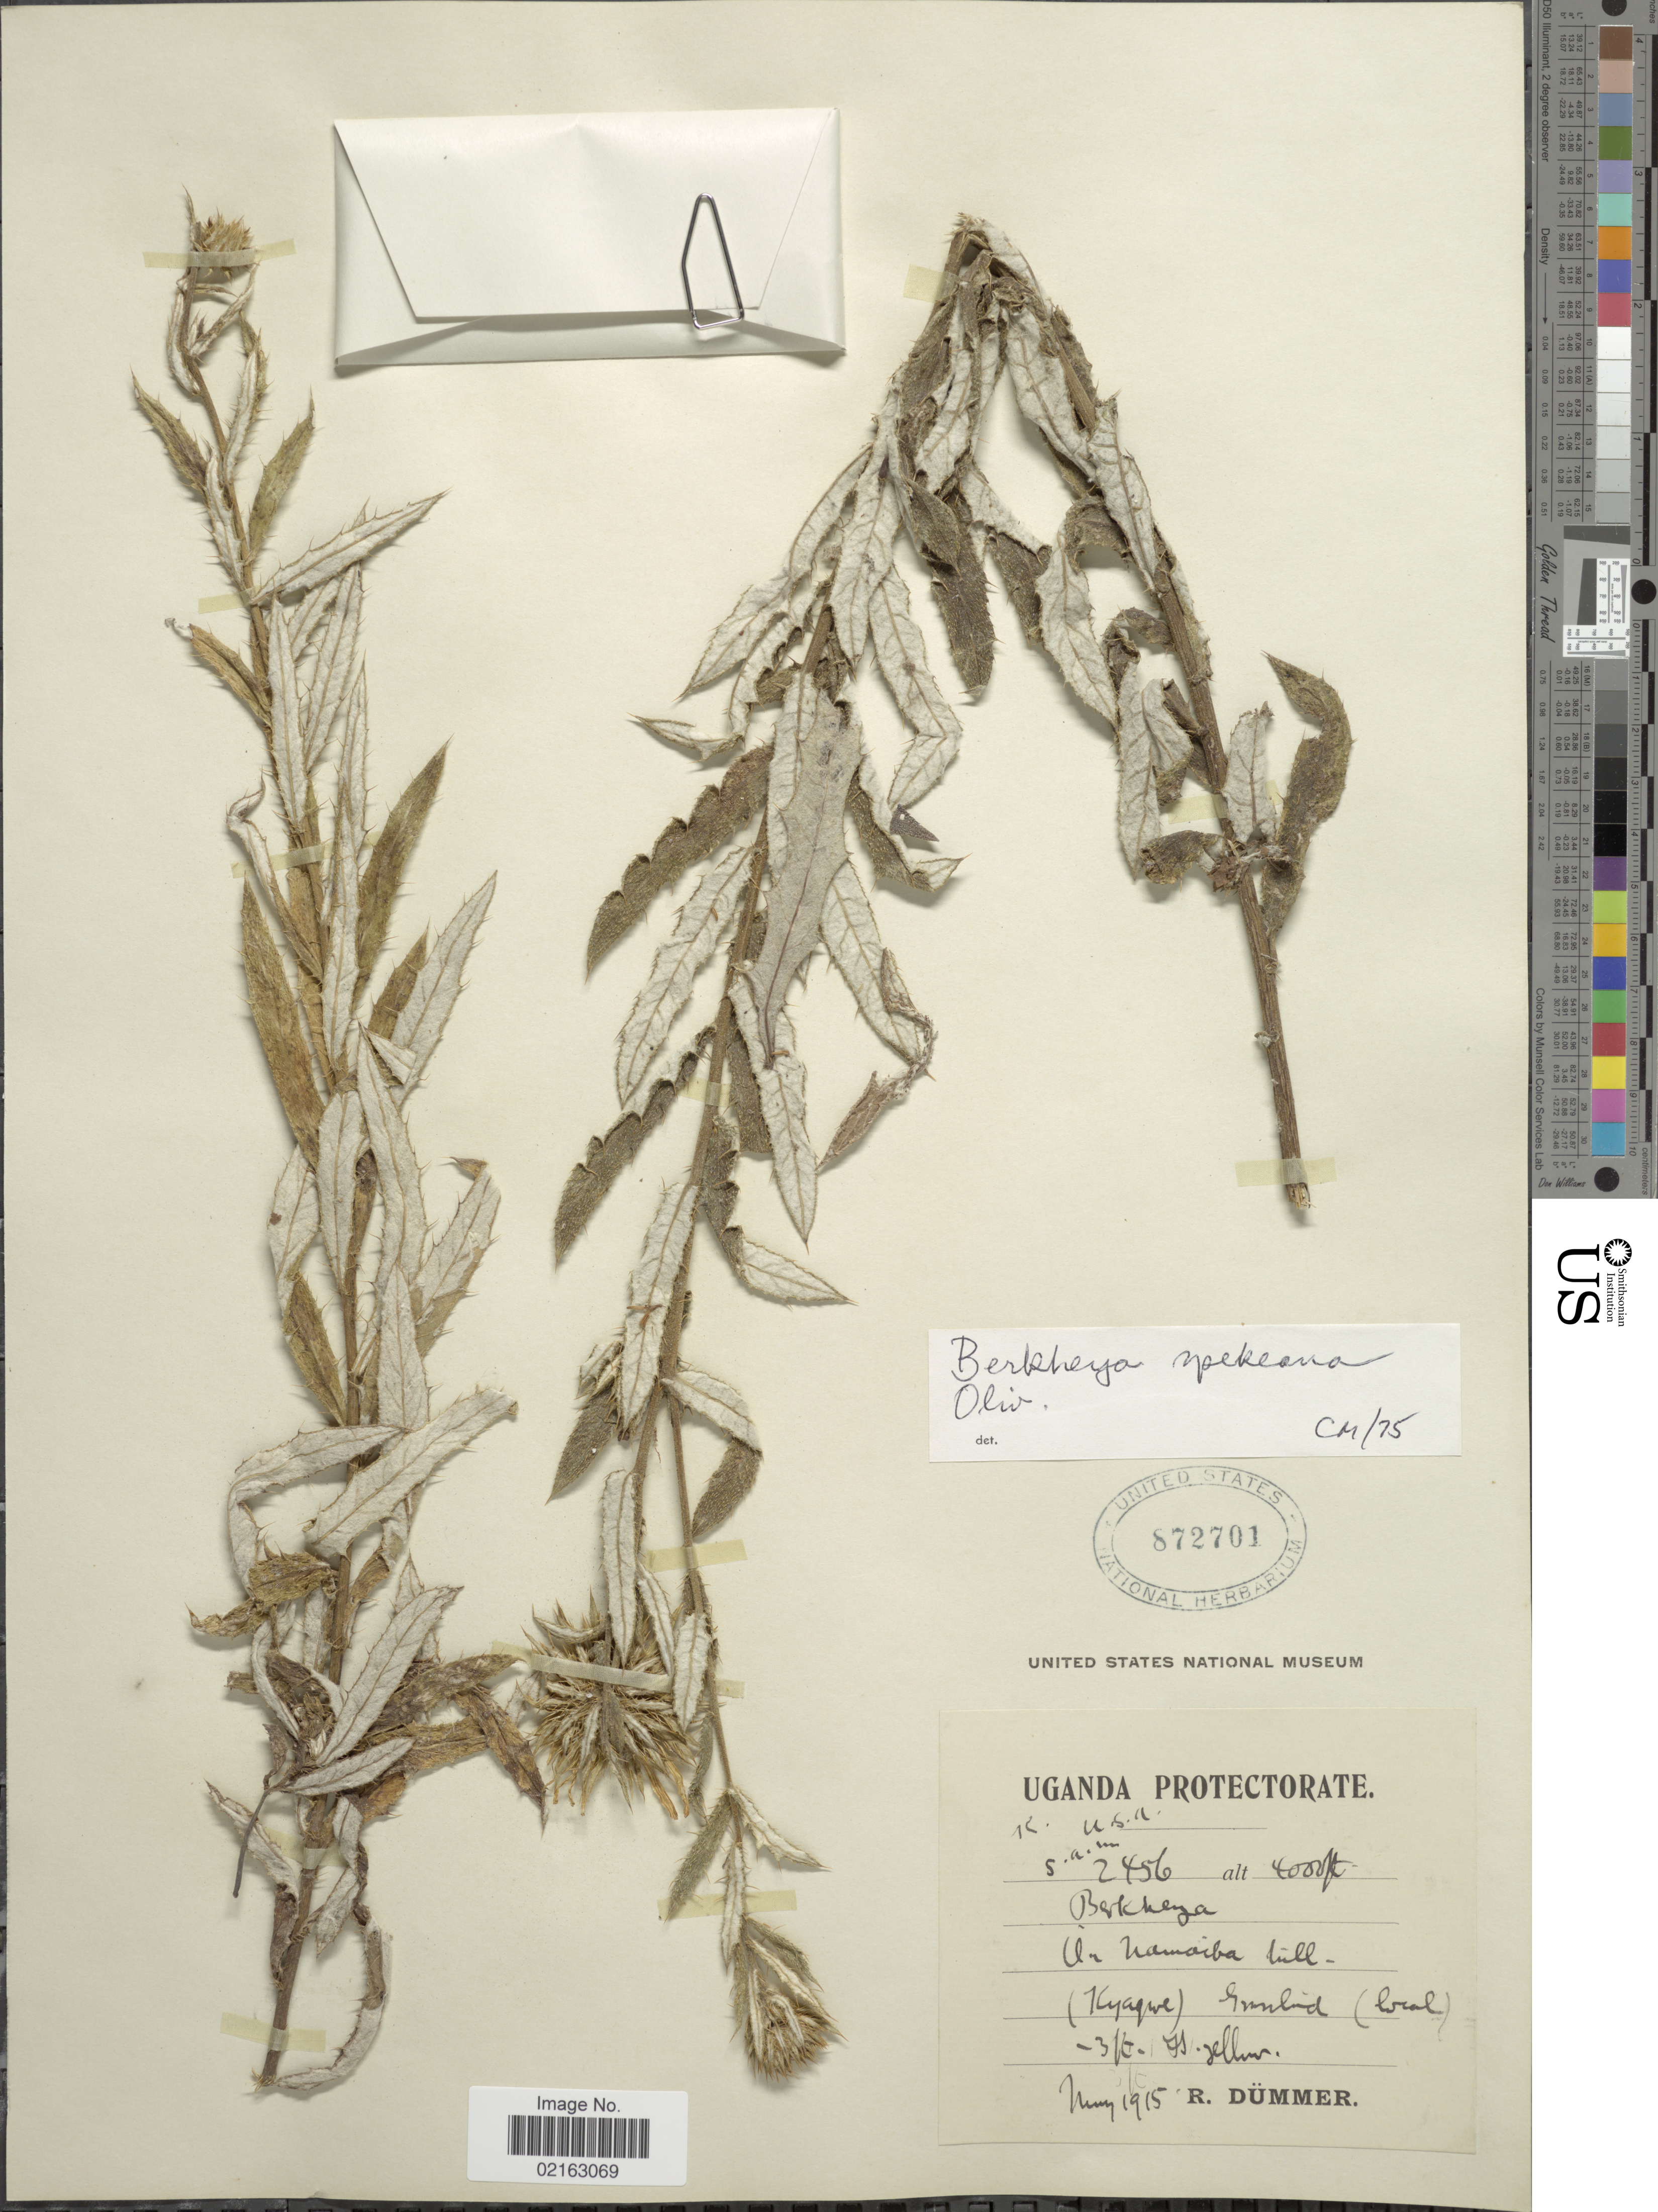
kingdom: Plantae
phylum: Tracheophyta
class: Magnoliopsida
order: Asterales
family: Asteraceae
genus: Berkheya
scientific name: Berkheya spekeana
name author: Oliv.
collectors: R. A. Dümmer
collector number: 2456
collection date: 1915-05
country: Uganda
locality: On Namaiba hill, (Kyagwe).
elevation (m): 1219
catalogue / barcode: US 872701